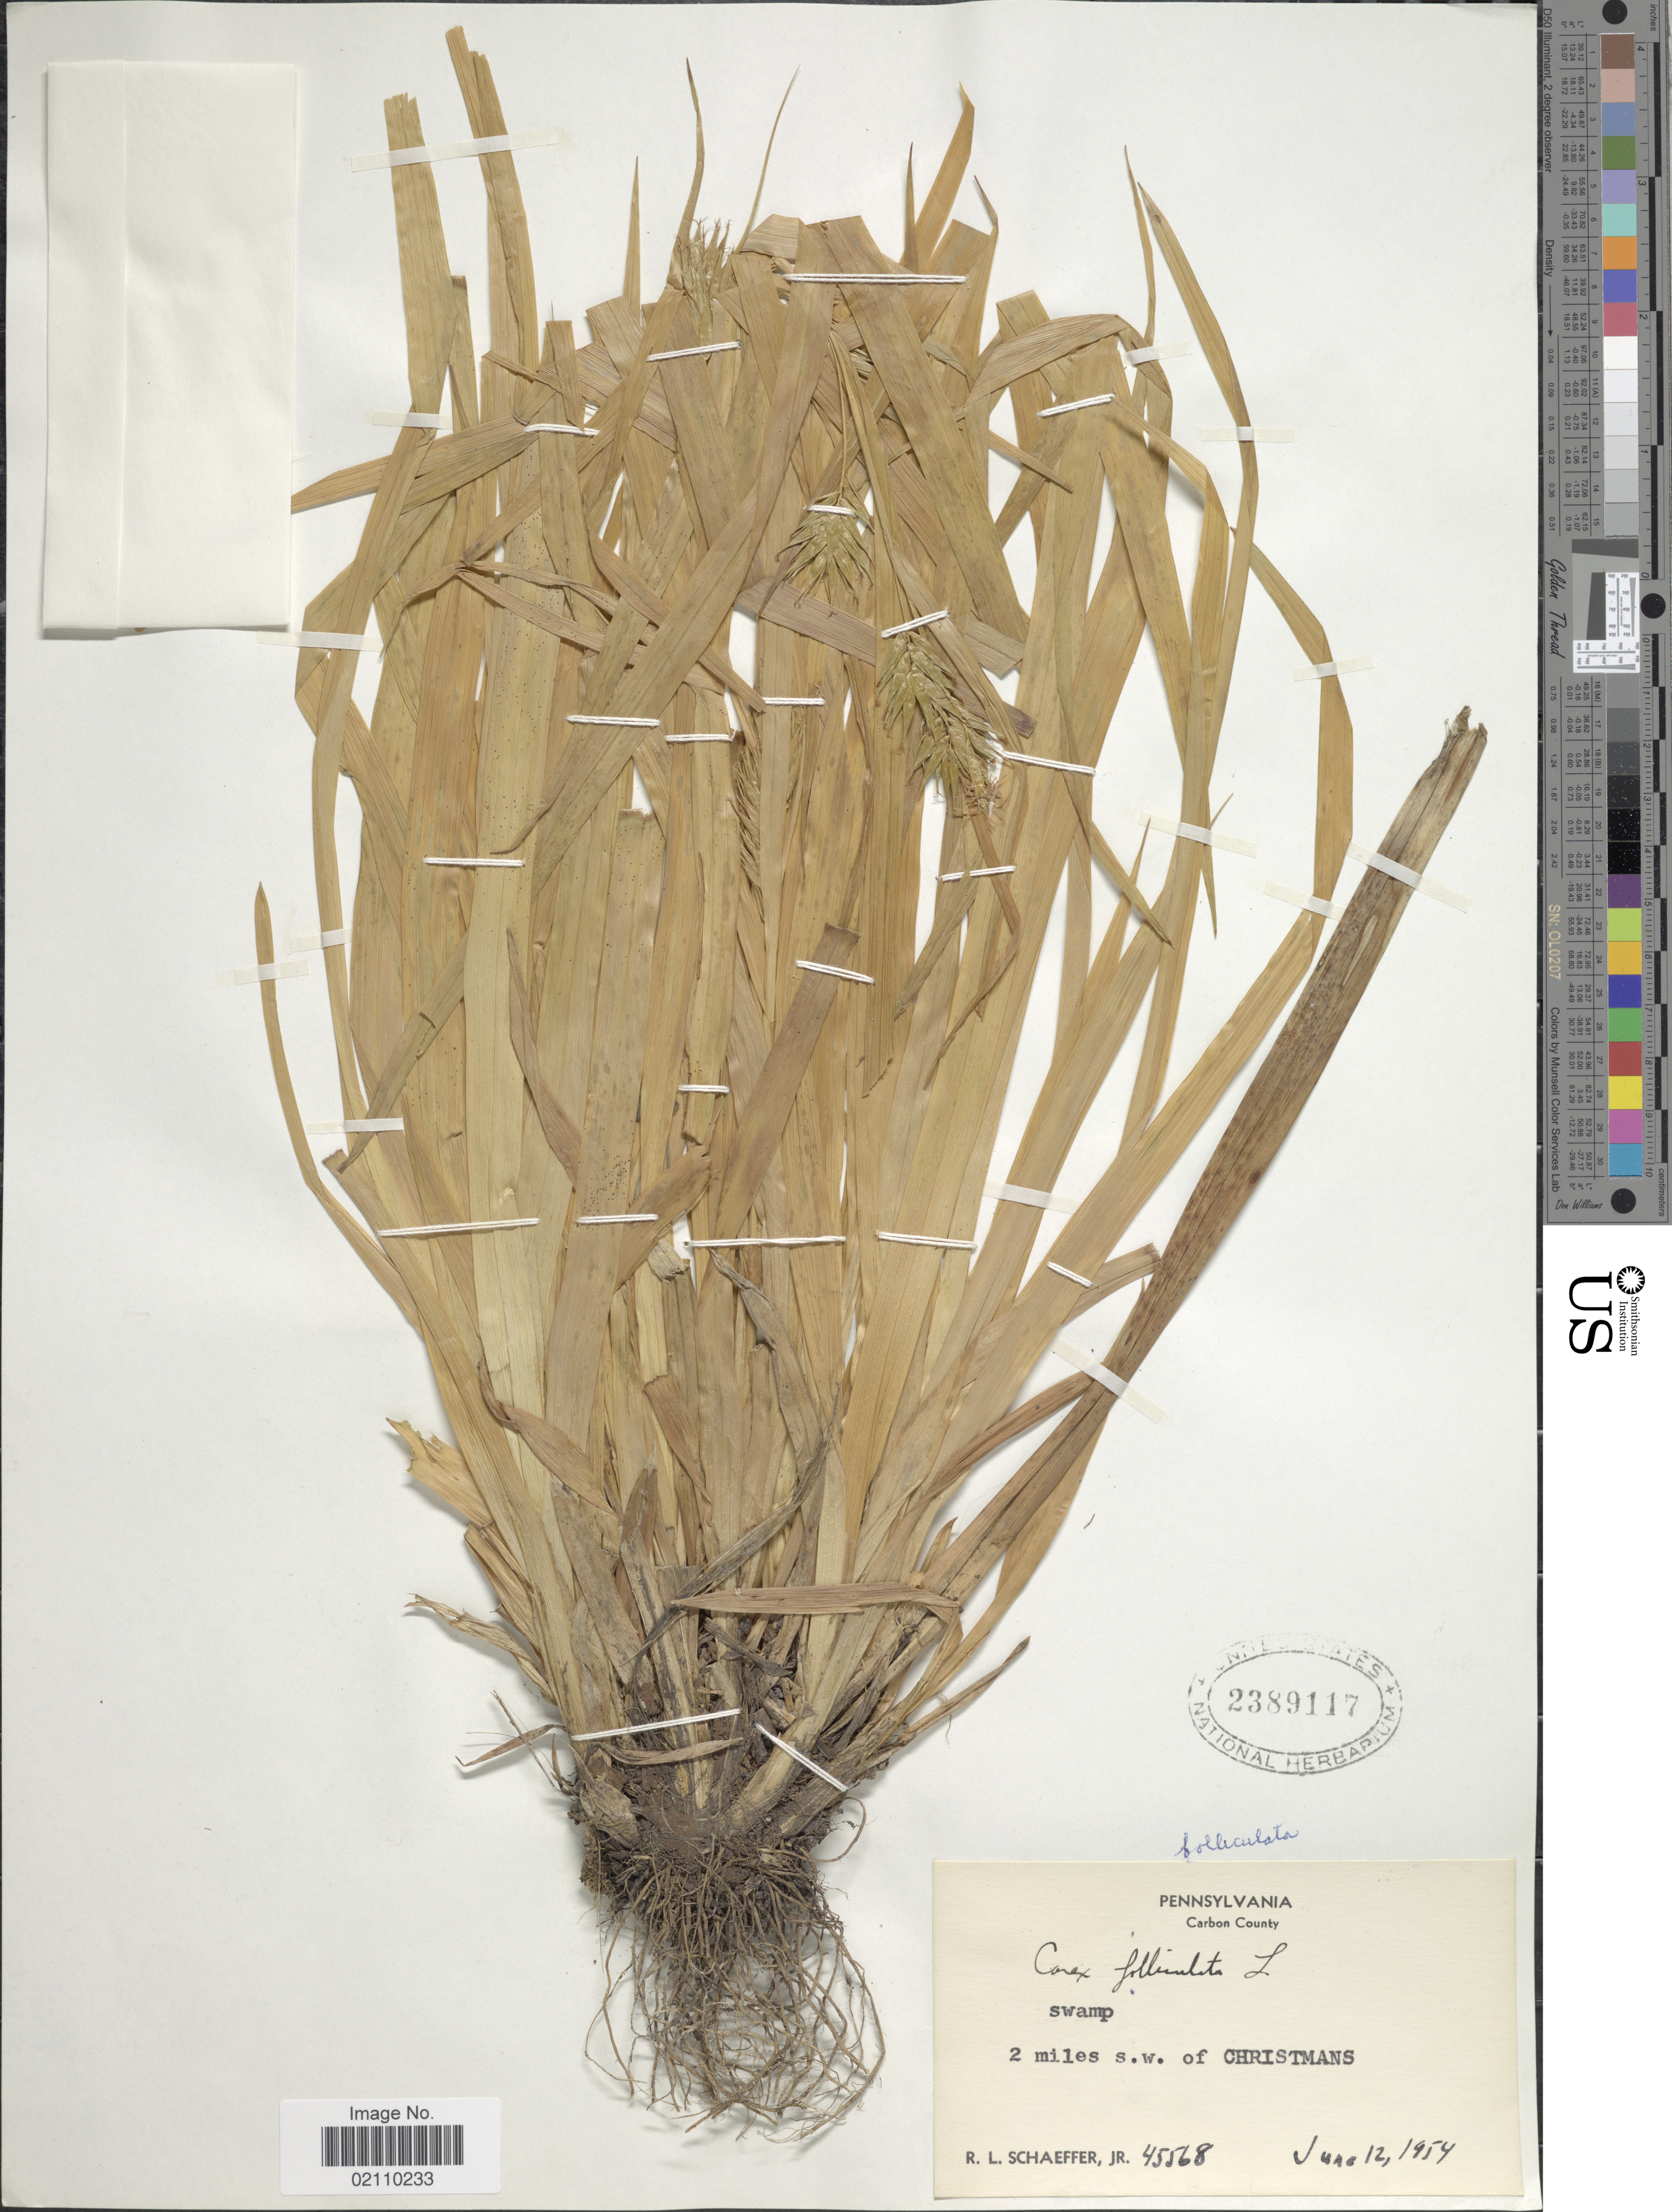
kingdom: Plantae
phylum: Tracheophyta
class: Liliopsida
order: Poales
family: Cyperaceae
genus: Carex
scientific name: Carex folliculata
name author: L.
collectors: R. L. Schaeffer Jr.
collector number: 45568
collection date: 1954-06-12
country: United States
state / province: Pennsylvania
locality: Carbon County, swamp, 2 miles s.w. of Christmans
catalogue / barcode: US 2389117